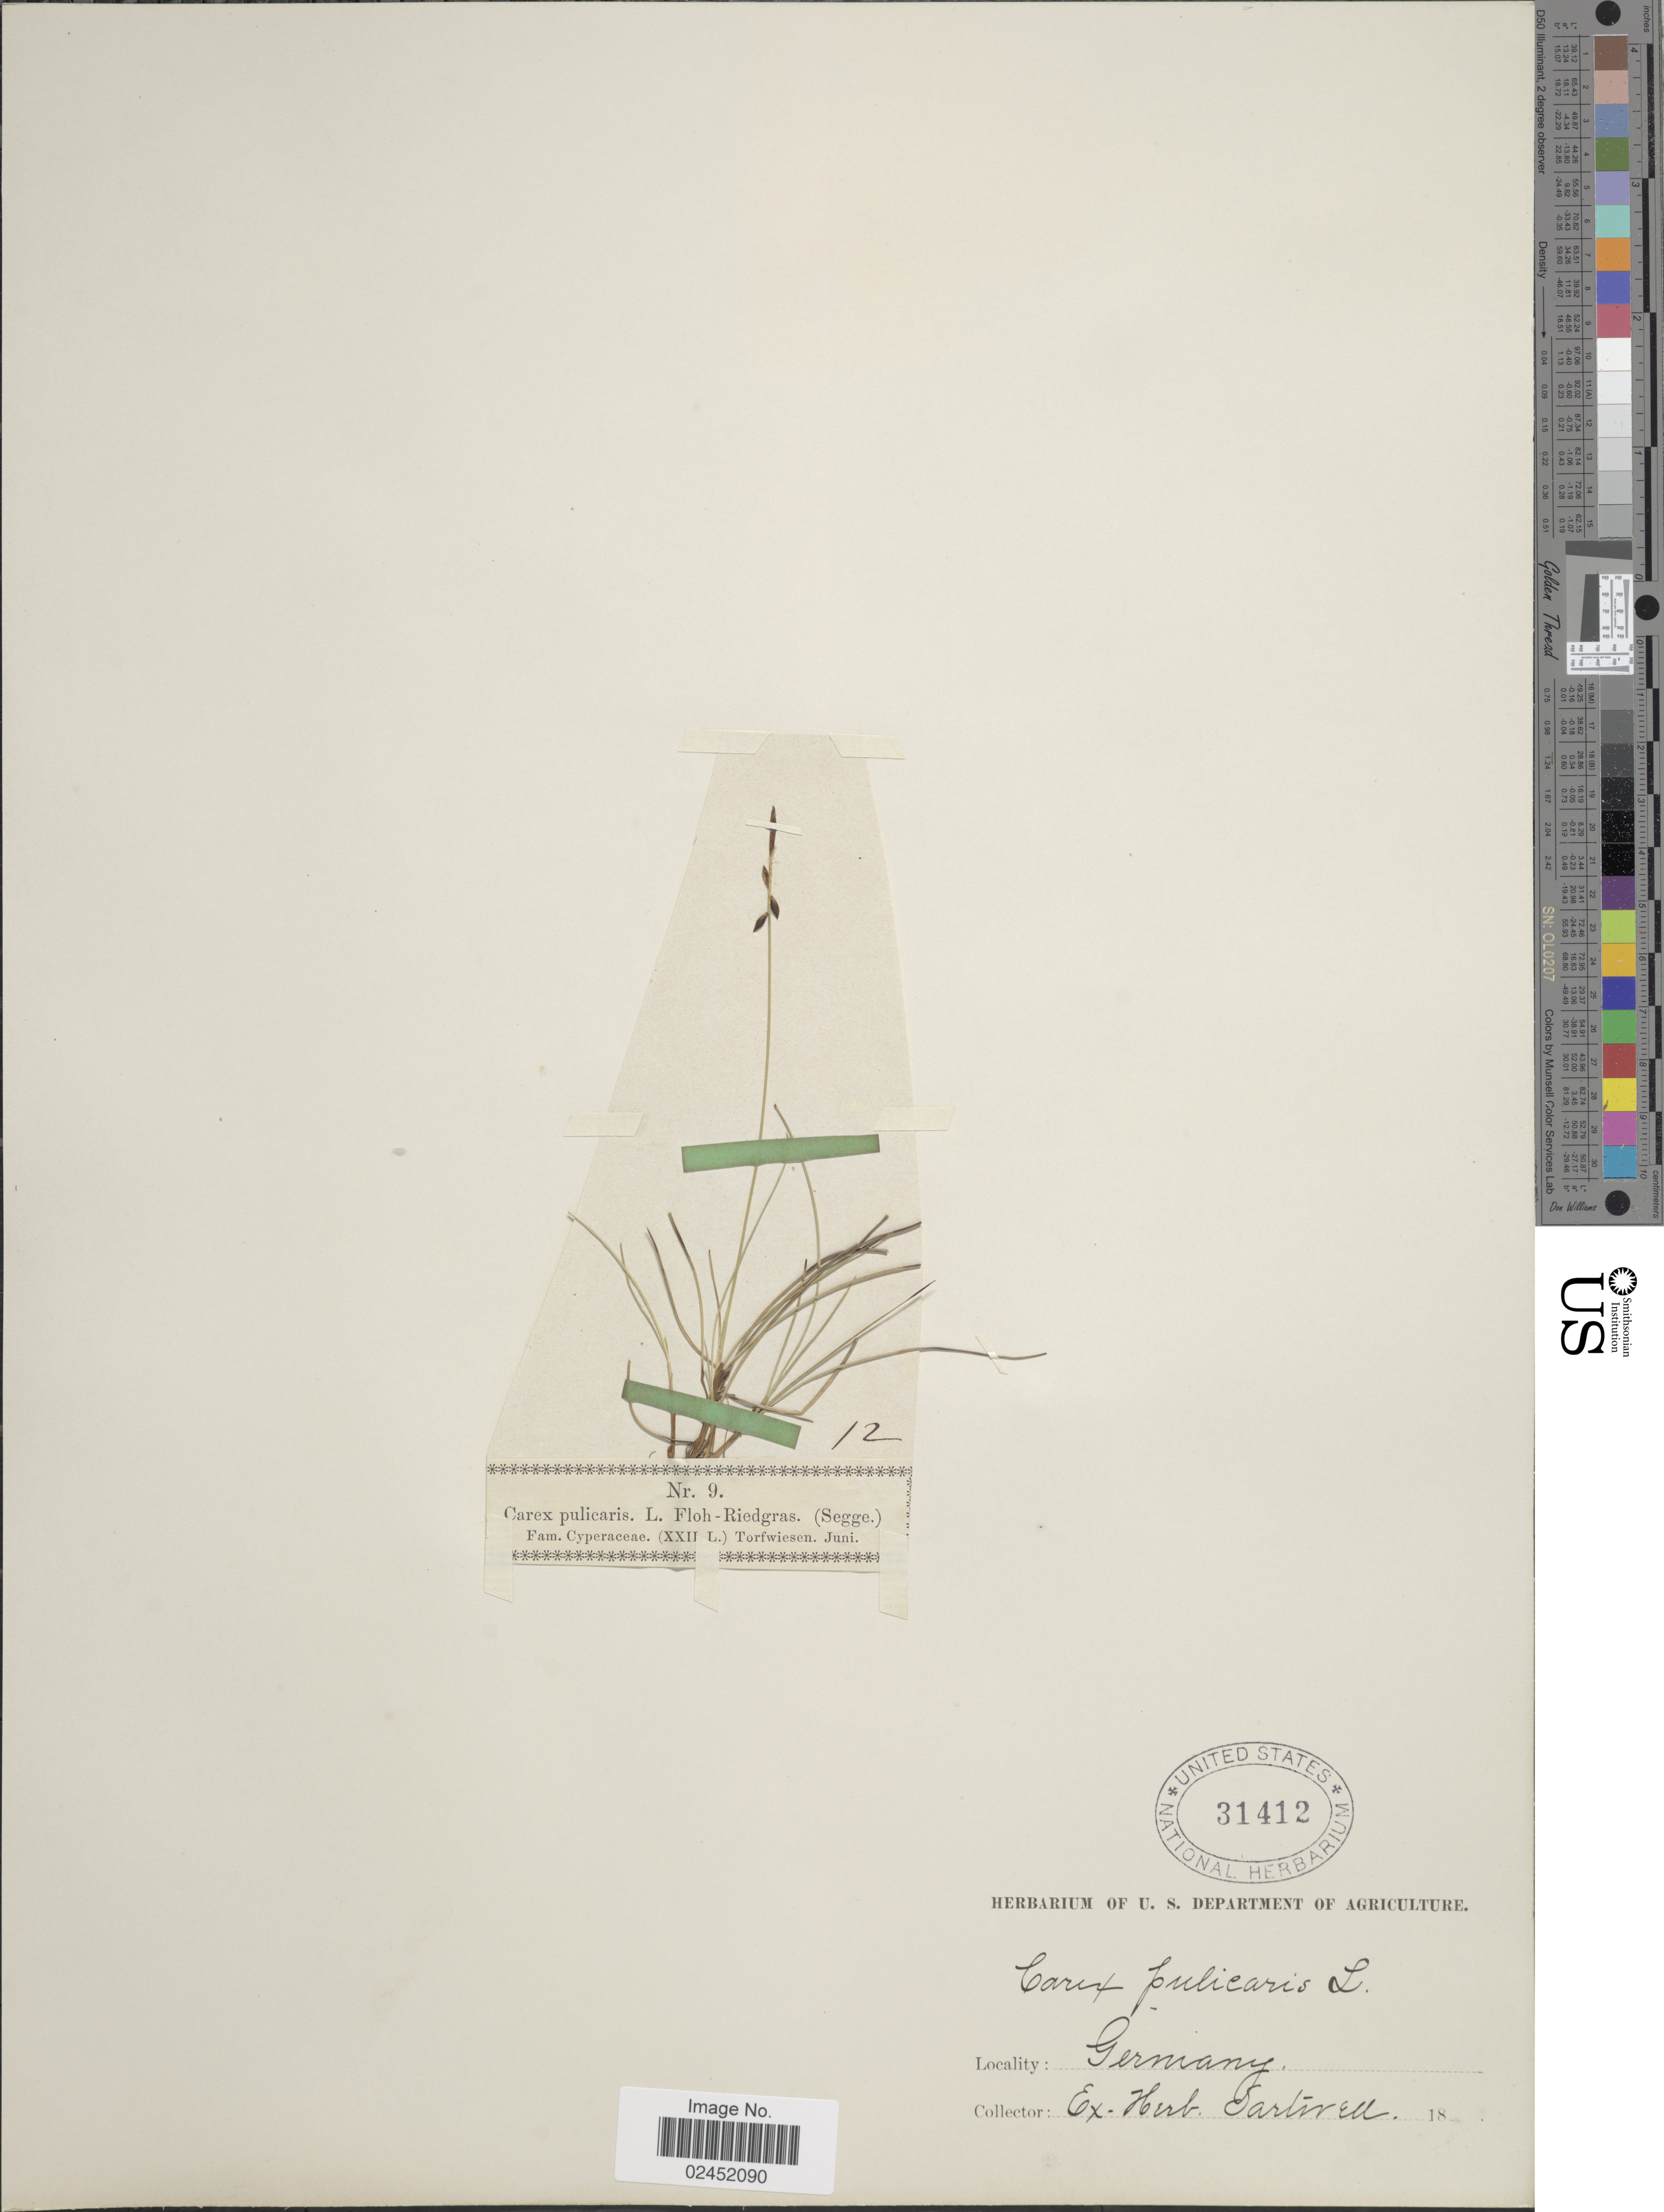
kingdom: Plantae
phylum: Tracheophyta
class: Liliopsida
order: Poales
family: Cyperaceae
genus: Carex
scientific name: Carex pulicaris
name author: L.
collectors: ex herb. Sartwell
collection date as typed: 18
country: Germany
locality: Torfwiesen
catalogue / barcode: US 31412